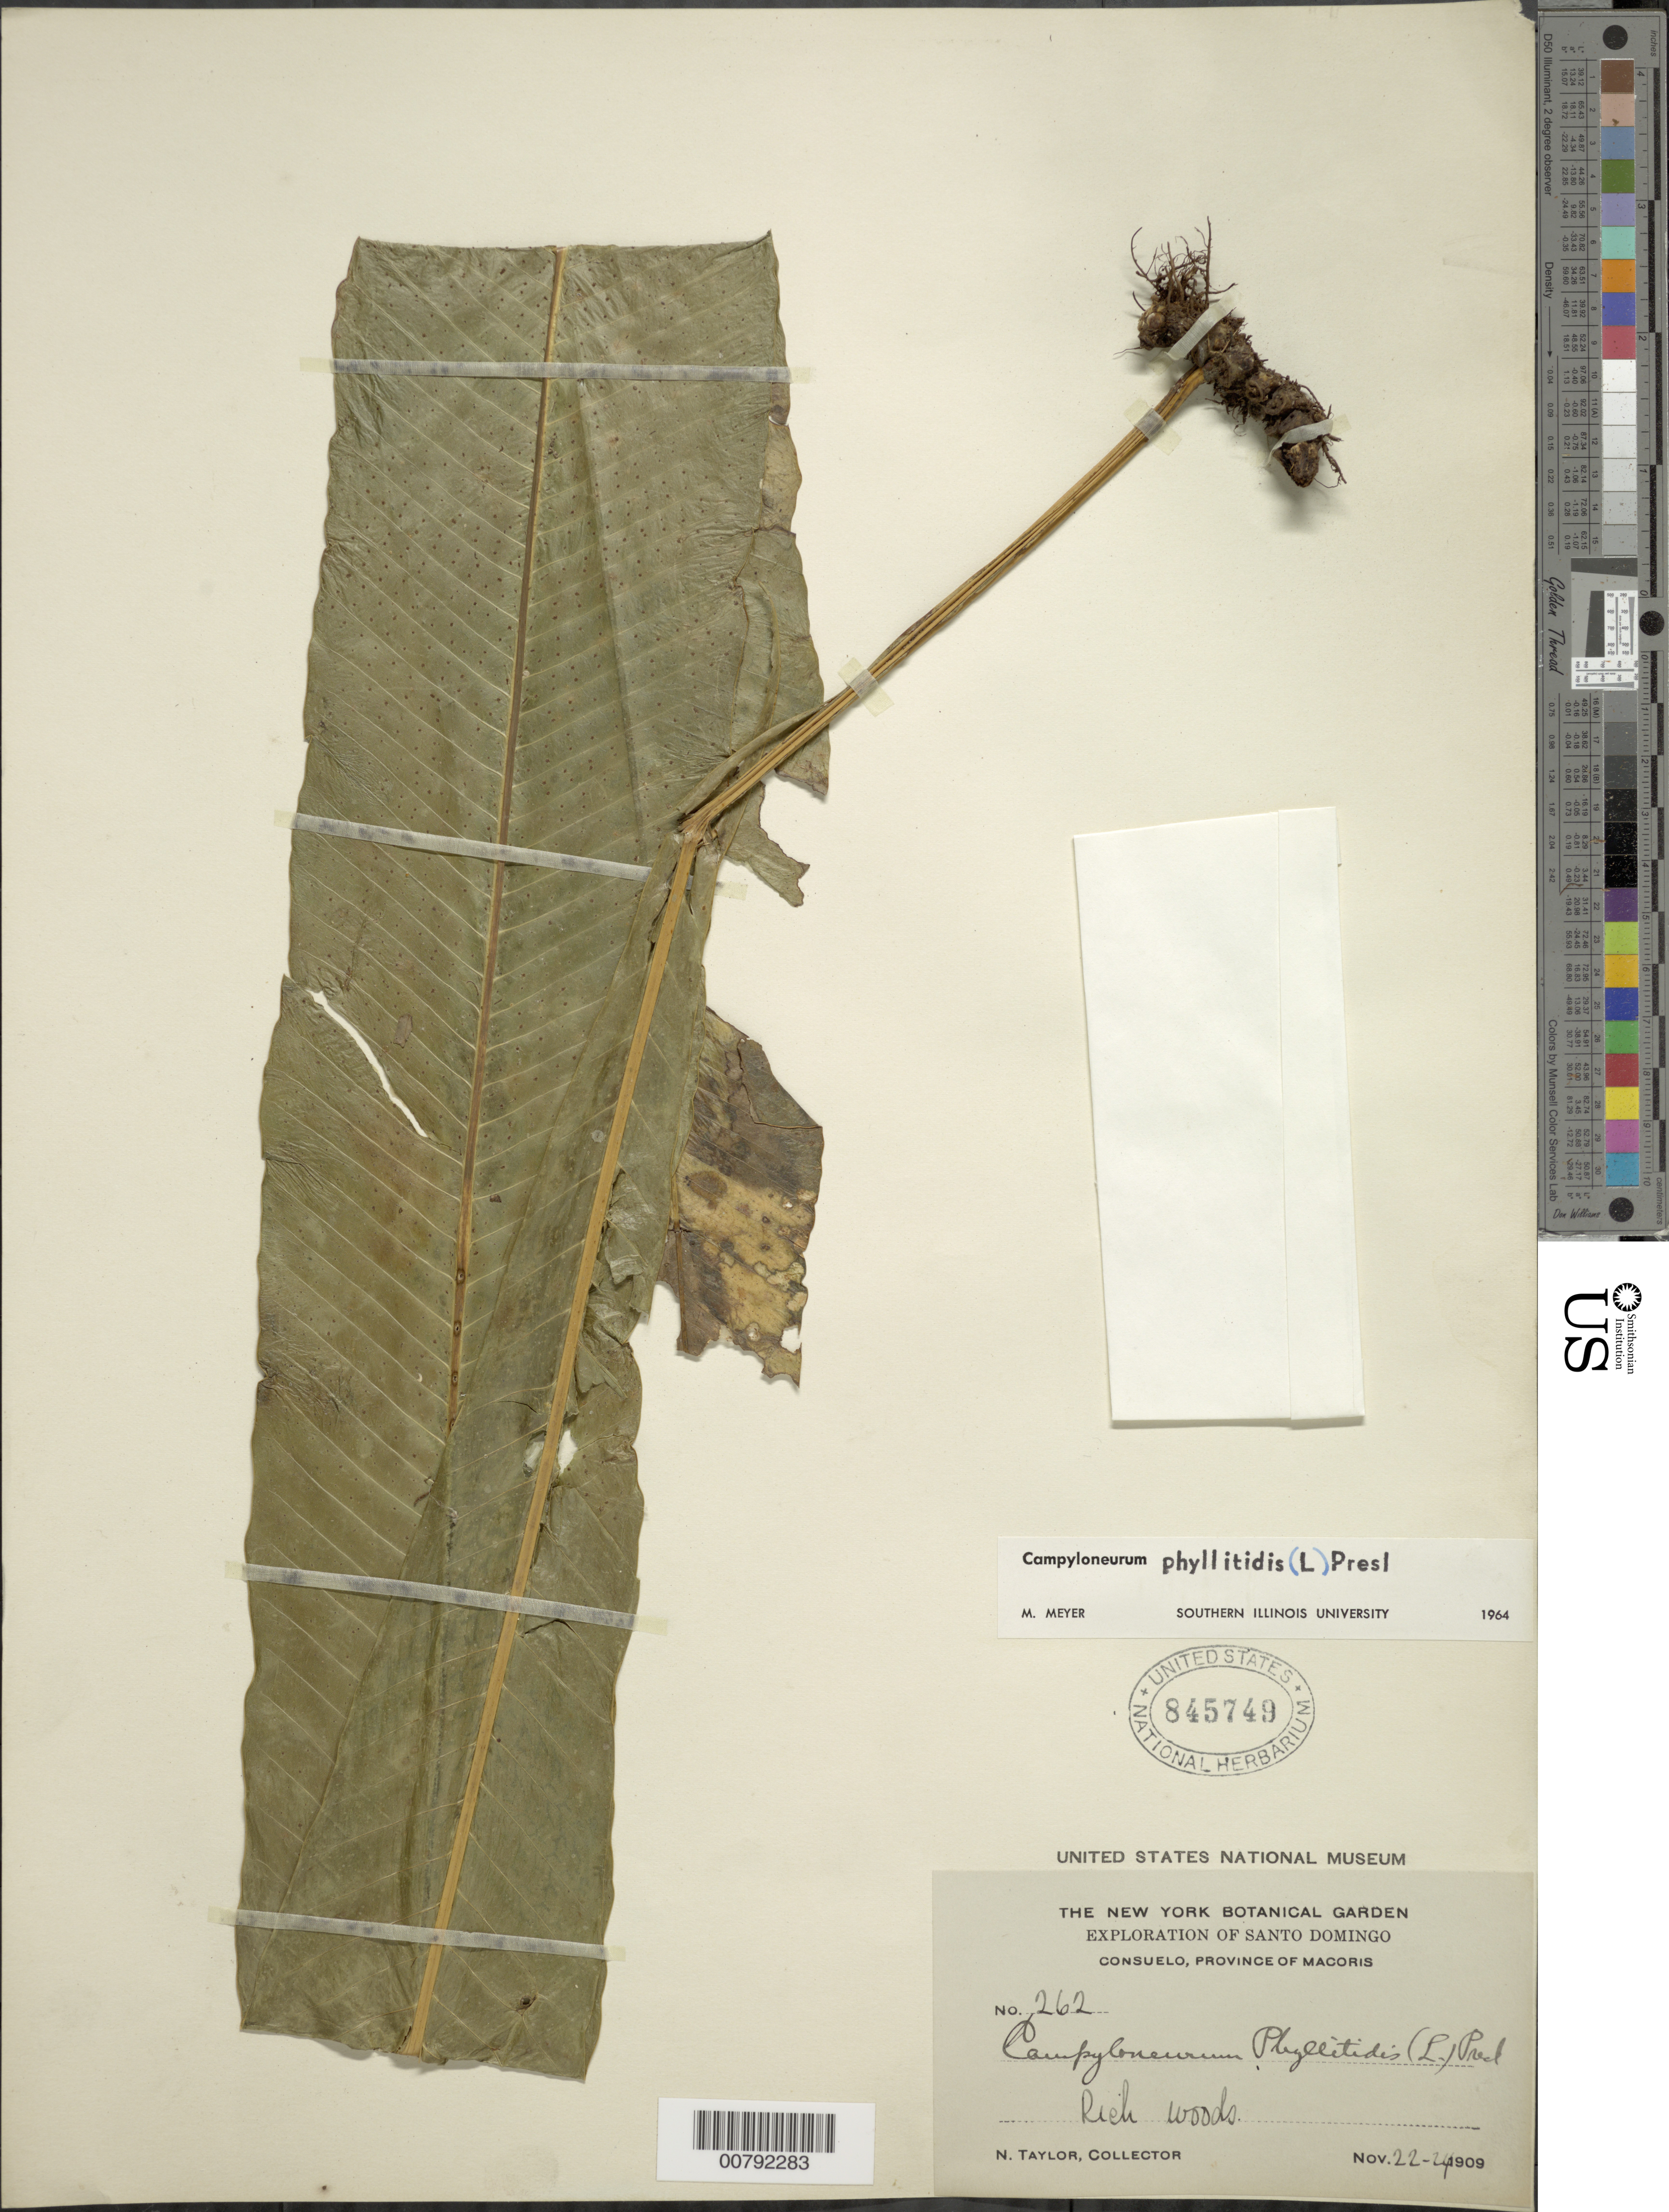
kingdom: Plantae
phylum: Tracheophyta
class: Polypodiopsida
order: Polypodiales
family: Polypodiaceae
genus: Campyloneurum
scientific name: Campyloneurum phyllitidis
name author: (L.) C. Presl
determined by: Meyer, M.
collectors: N. Taylor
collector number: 262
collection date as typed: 22 Nov 1909 24 Nov 1909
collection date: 1909-11-22/1909-11-24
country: Dominican Republic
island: Hispaniola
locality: Prov. Macoris, Consuelo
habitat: Rich woods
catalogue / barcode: US 845749